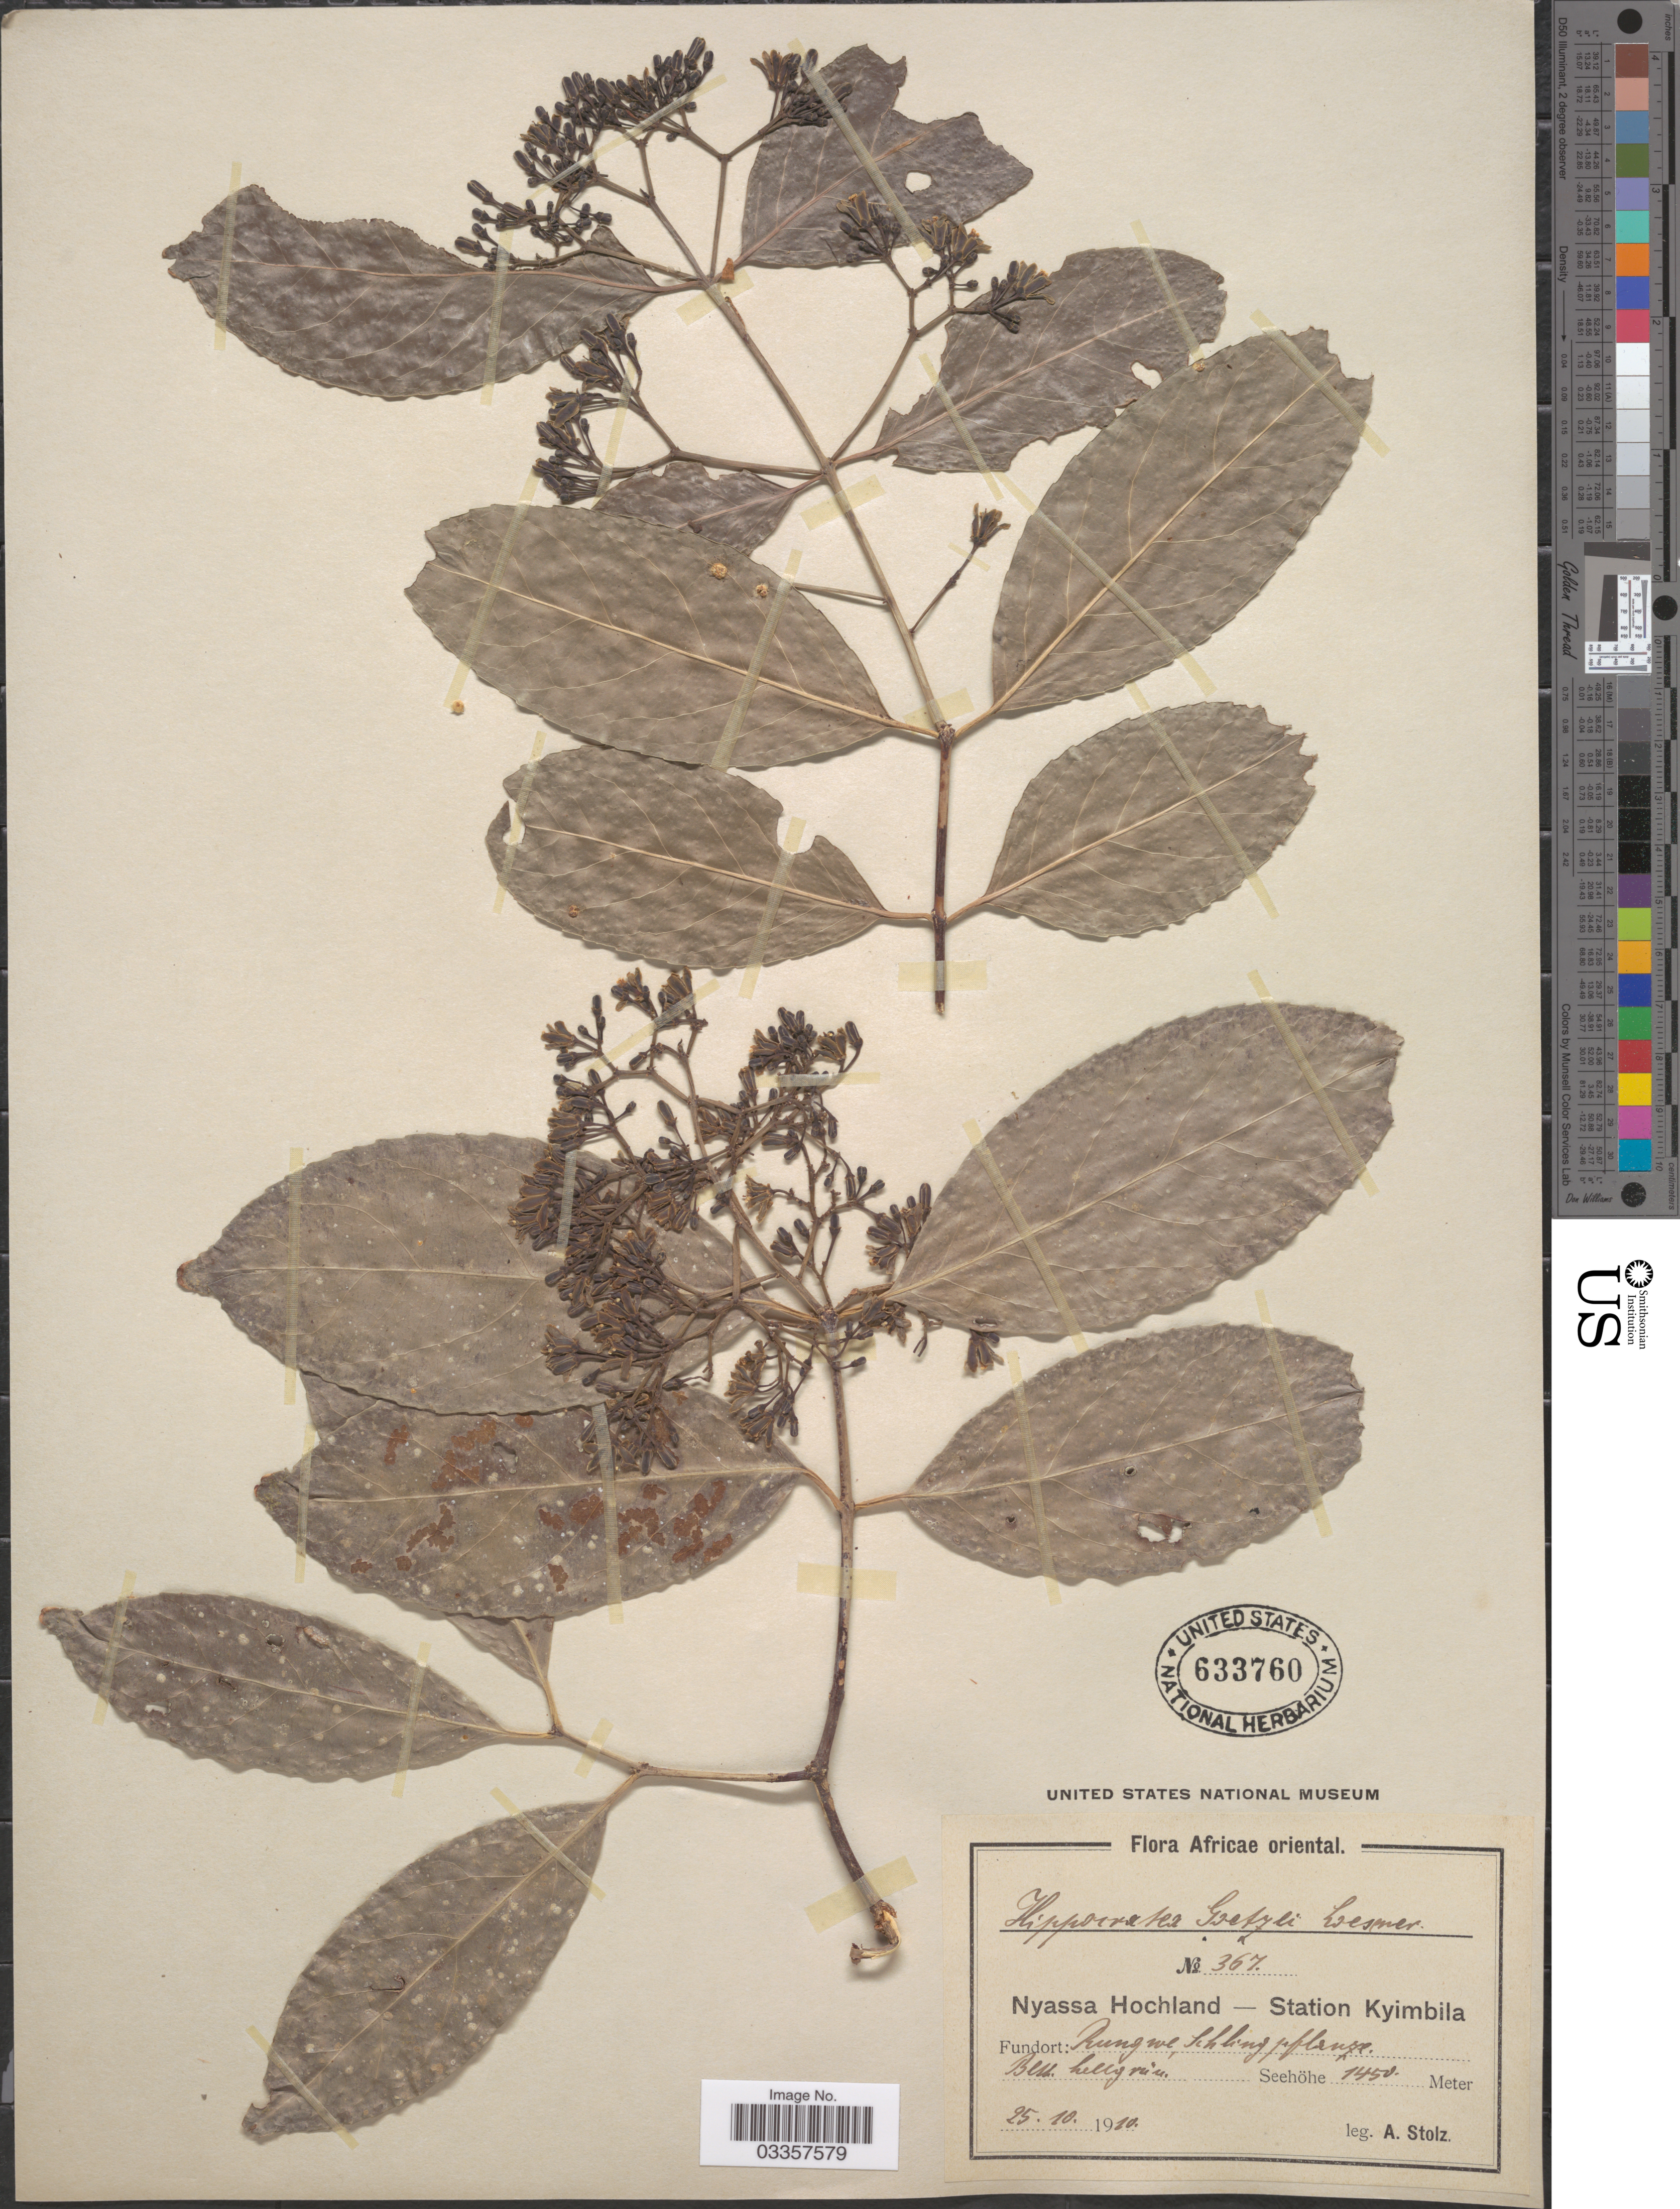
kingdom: Plantae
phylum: Tracheophyta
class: Magnoliopsida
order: Celastrales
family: Celastraceae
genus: Pristimera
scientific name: Pristimera goetzei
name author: (Loes.) R.H. Archer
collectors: A. Stolz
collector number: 367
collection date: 1910-10-25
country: Malawi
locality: Africae oriental. Nyassa Hochland - Station Kyimbila. Kungwe.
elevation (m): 1450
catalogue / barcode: US 633760